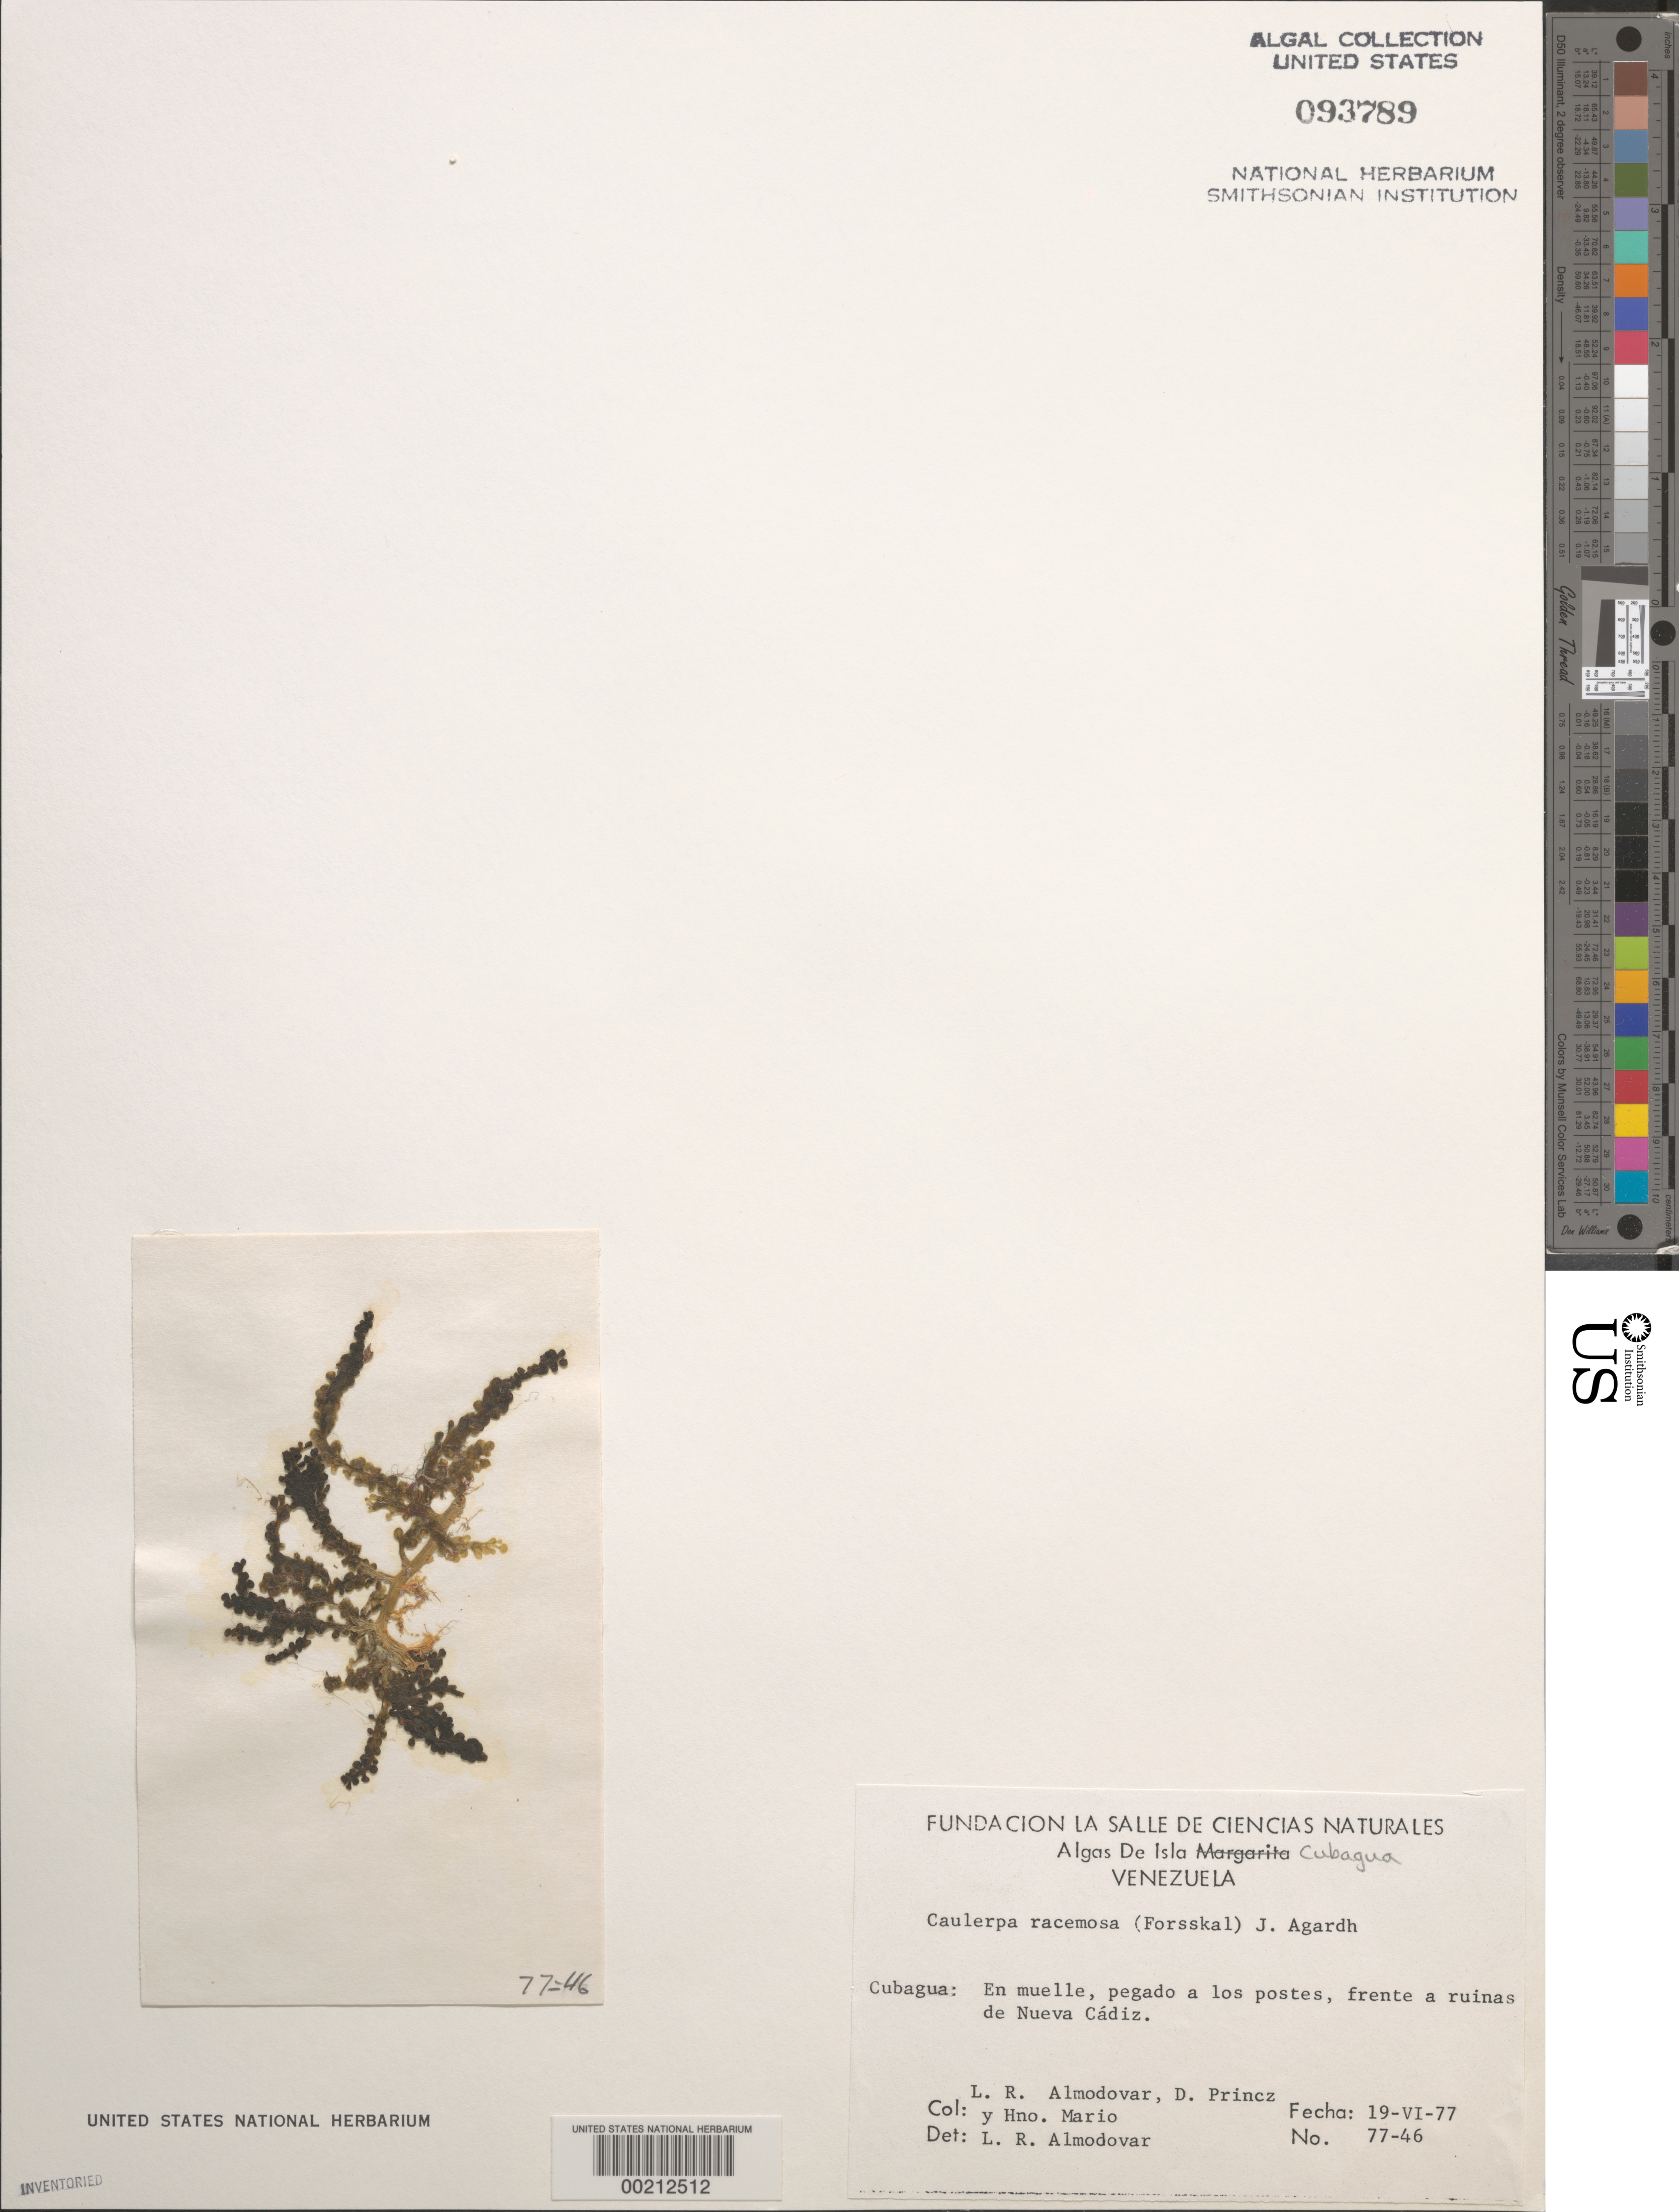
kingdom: Plantae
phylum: Chlorophyta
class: Ulvophyceae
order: Bryopsidales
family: Caulerpaceae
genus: Caulerpa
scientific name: Caulerpa racemosa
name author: (Forssk.) J. Agardh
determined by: Almodovar, L. R.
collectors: L. Almodovar, D. Princz & H. Mario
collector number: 77-46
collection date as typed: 19 Jun 1977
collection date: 1977-06-19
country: Venezuela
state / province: Nueva Esparta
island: Cubagua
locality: Nueva Cadiz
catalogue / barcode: US 93789